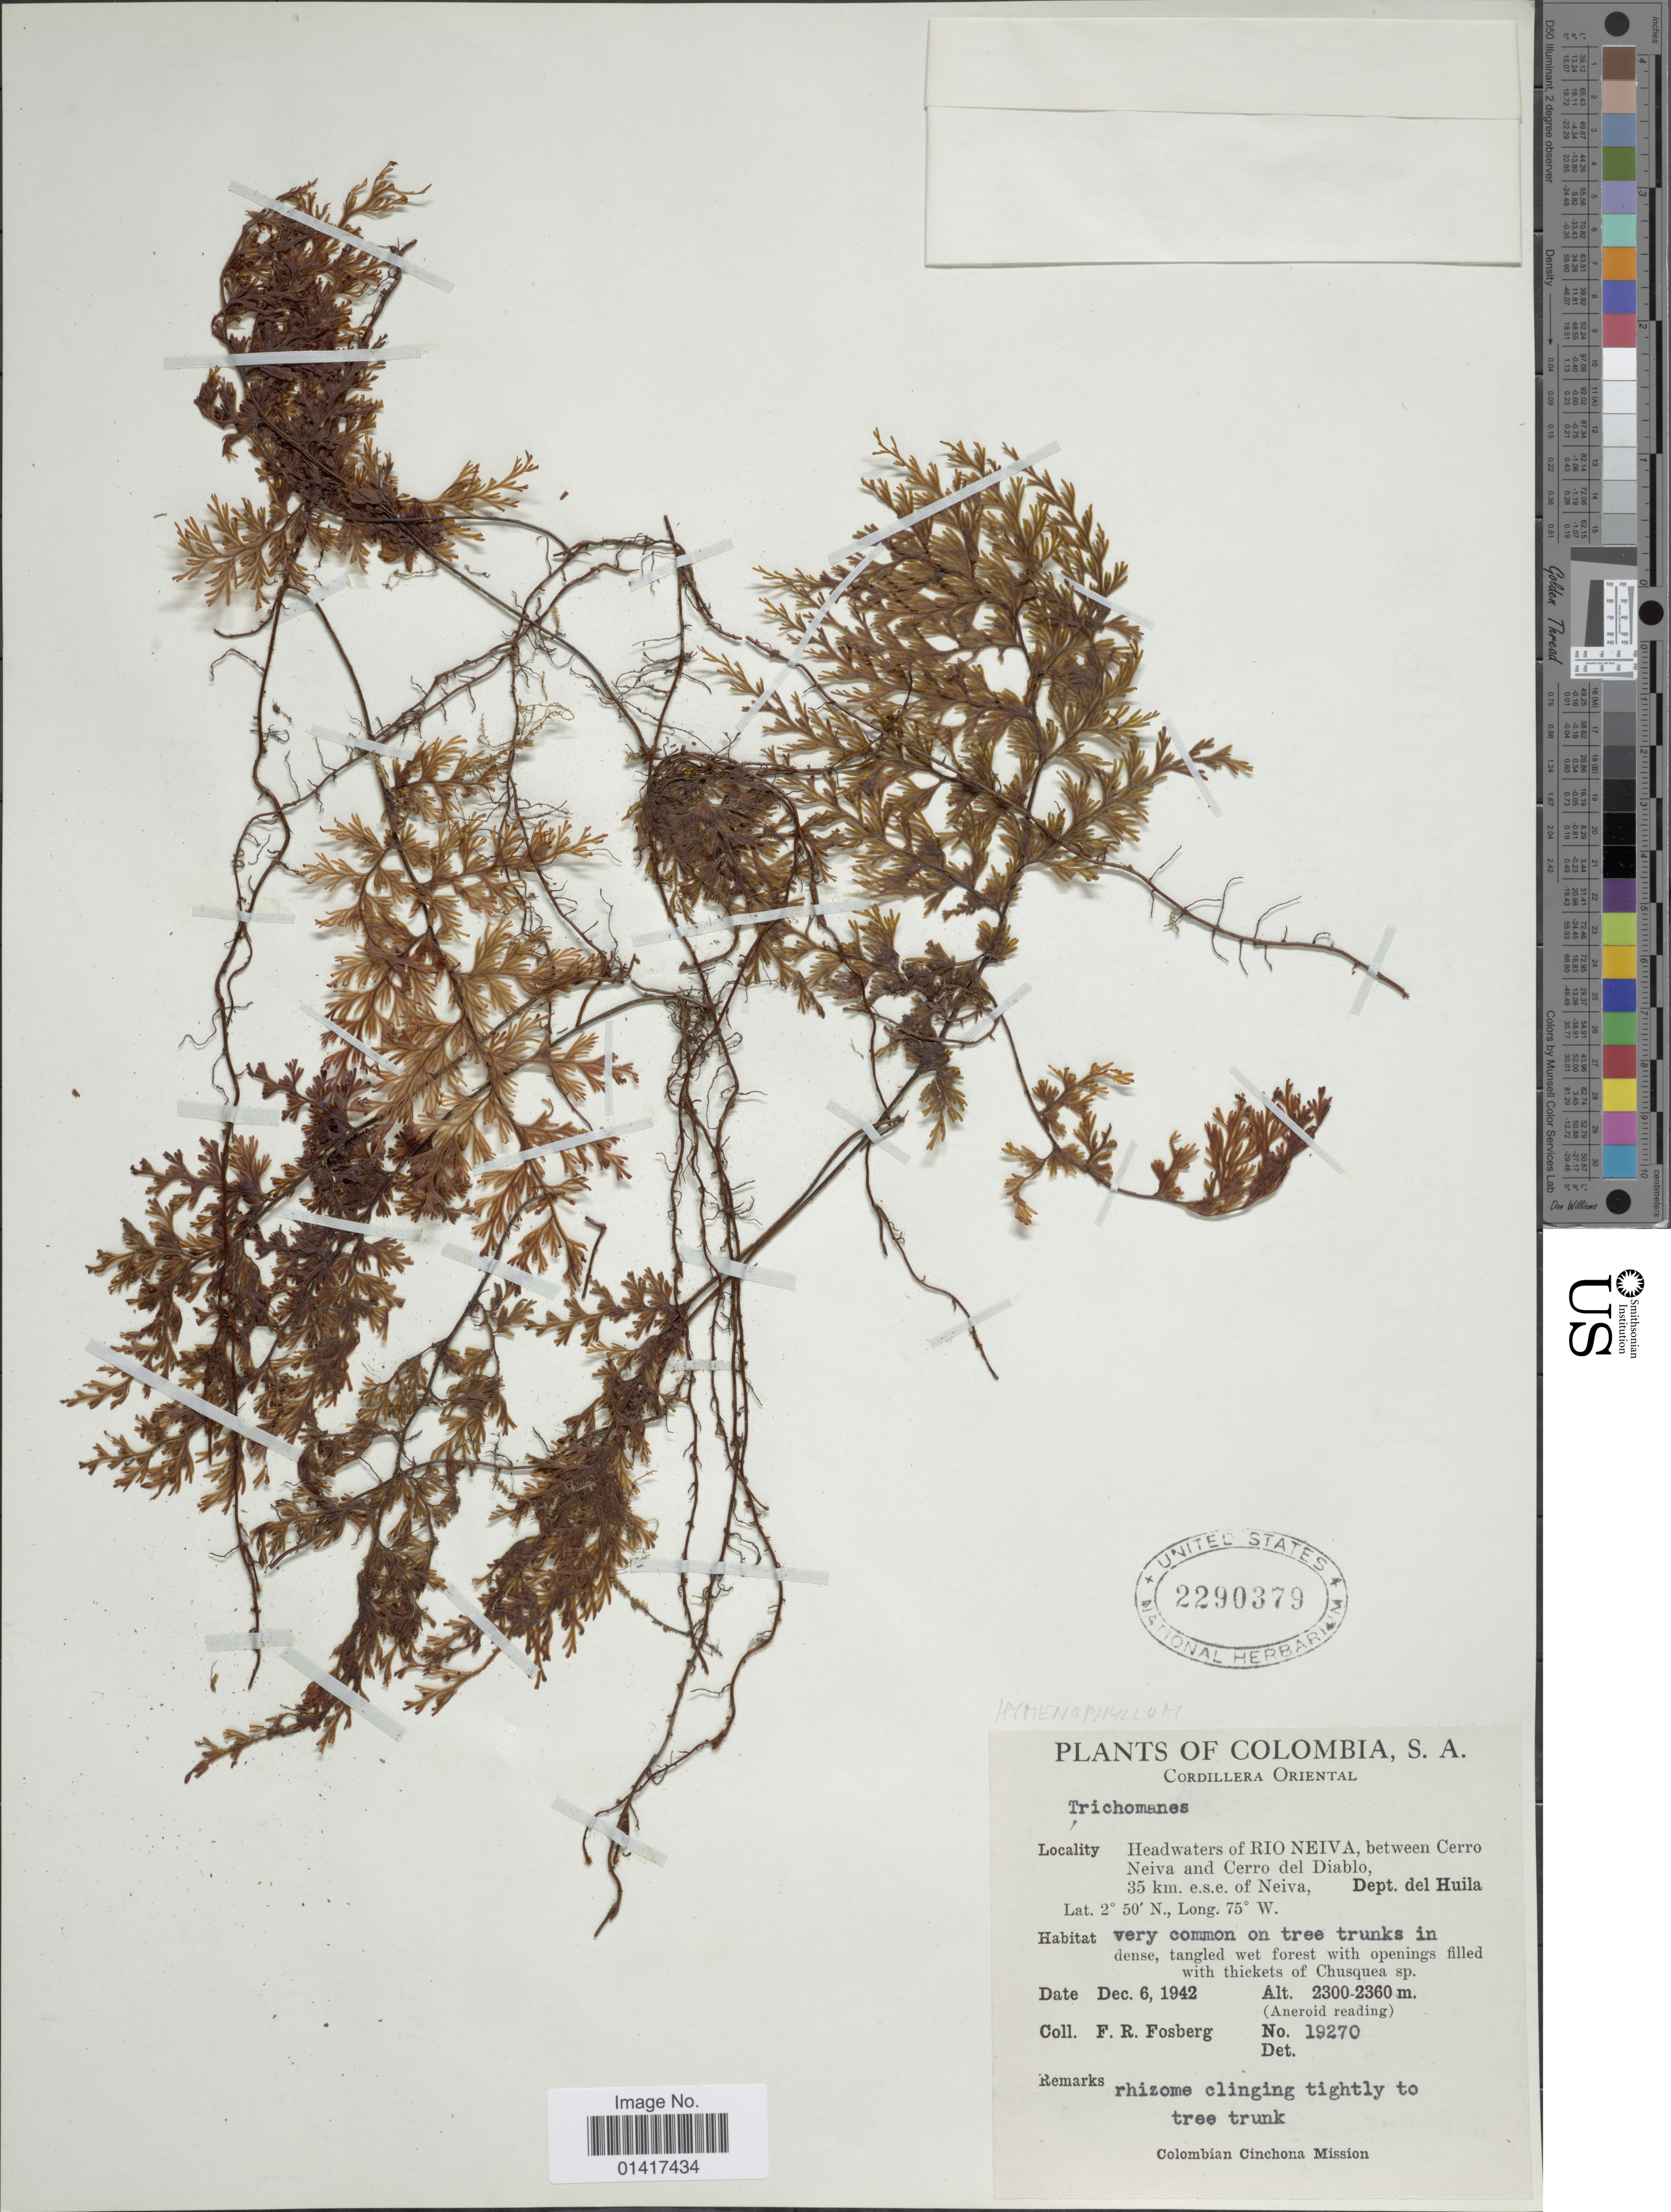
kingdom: Plantae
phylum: Tracheophyta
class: Polypodiopsida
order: Hymenophyllales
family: Hymenophyllaceae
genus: Hymenophyllum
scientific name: Hymenophyllum sp.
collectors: F. R. Fosberg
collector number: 19270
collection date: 1942-12-06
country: Colombia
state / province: Huila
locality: Cordillera Oriental. Headwaters of Rio Neiva, between Cerro Neiva and Cerro del Diablo, 35 km. e.s.e of Neivo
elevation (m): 2300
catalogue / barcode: US 2290379